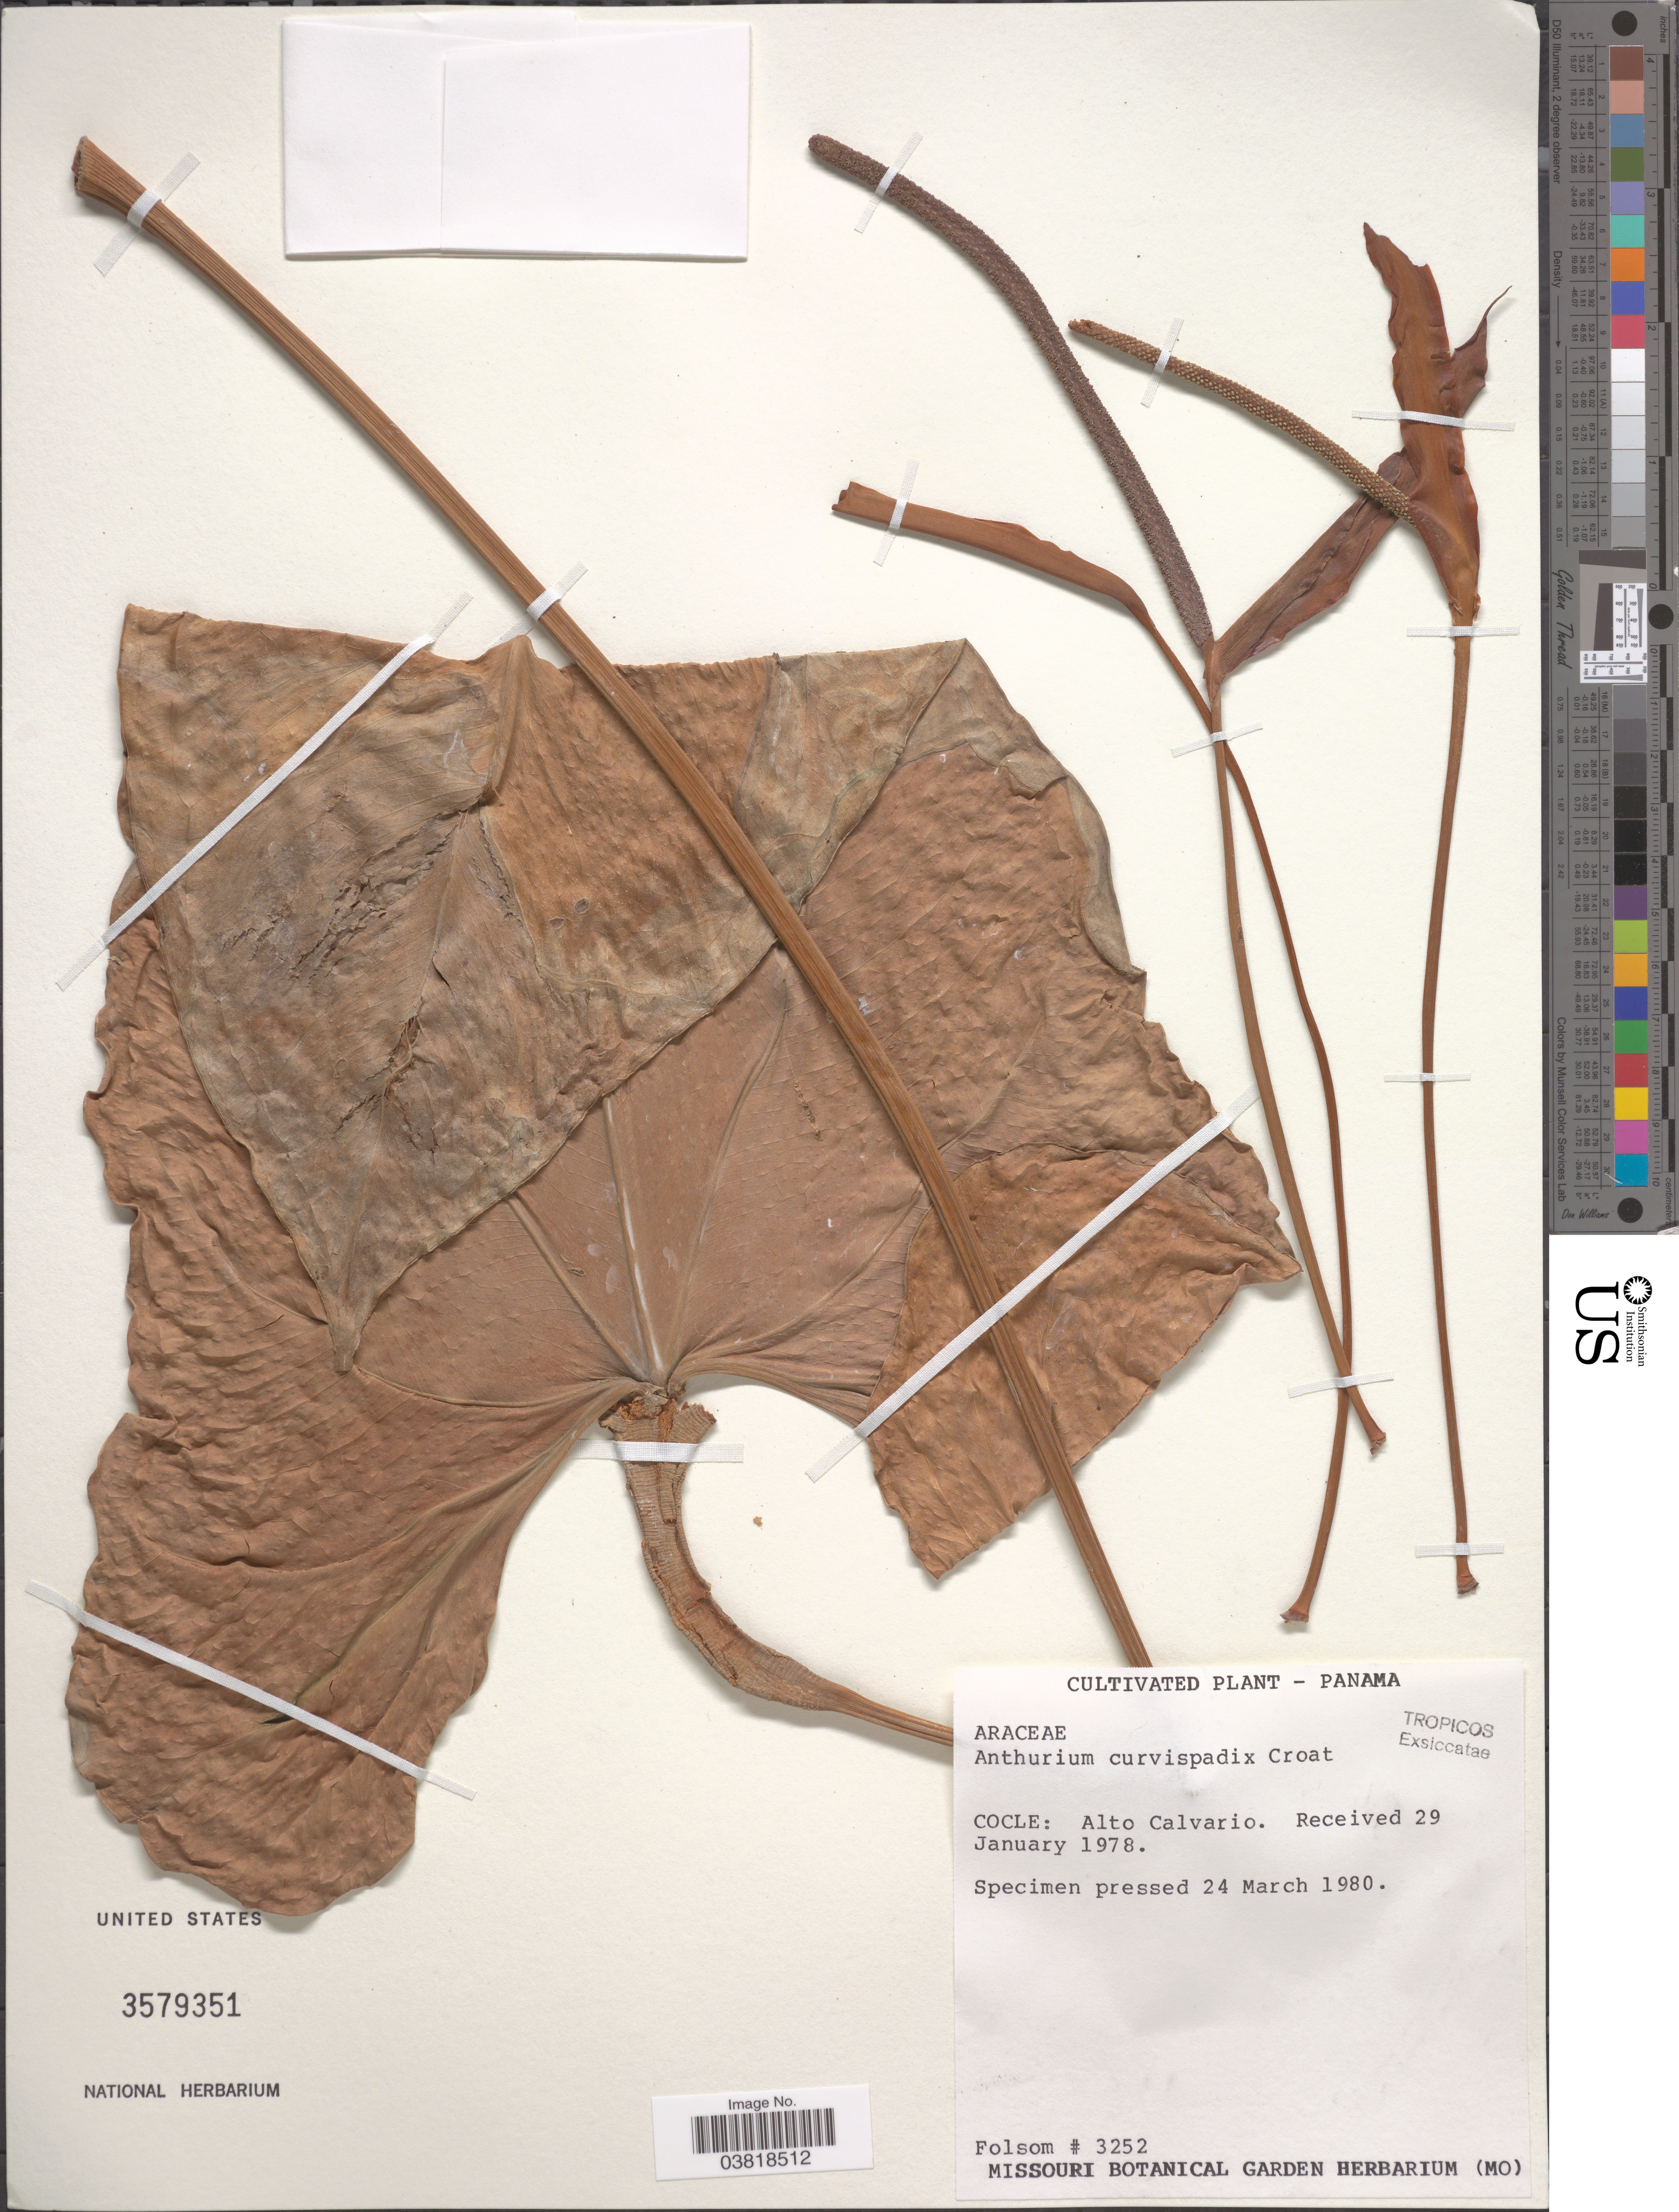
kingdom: Plantae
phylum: Tracheophyta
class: Liliopsida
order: Alismatales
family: Araceae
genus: Anthurium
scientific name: Anthurium curvispadix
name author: Croat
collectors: Folsom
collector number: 3252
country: Panama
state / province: Cocle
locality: Alto Calvario.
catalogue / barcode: US 3579351